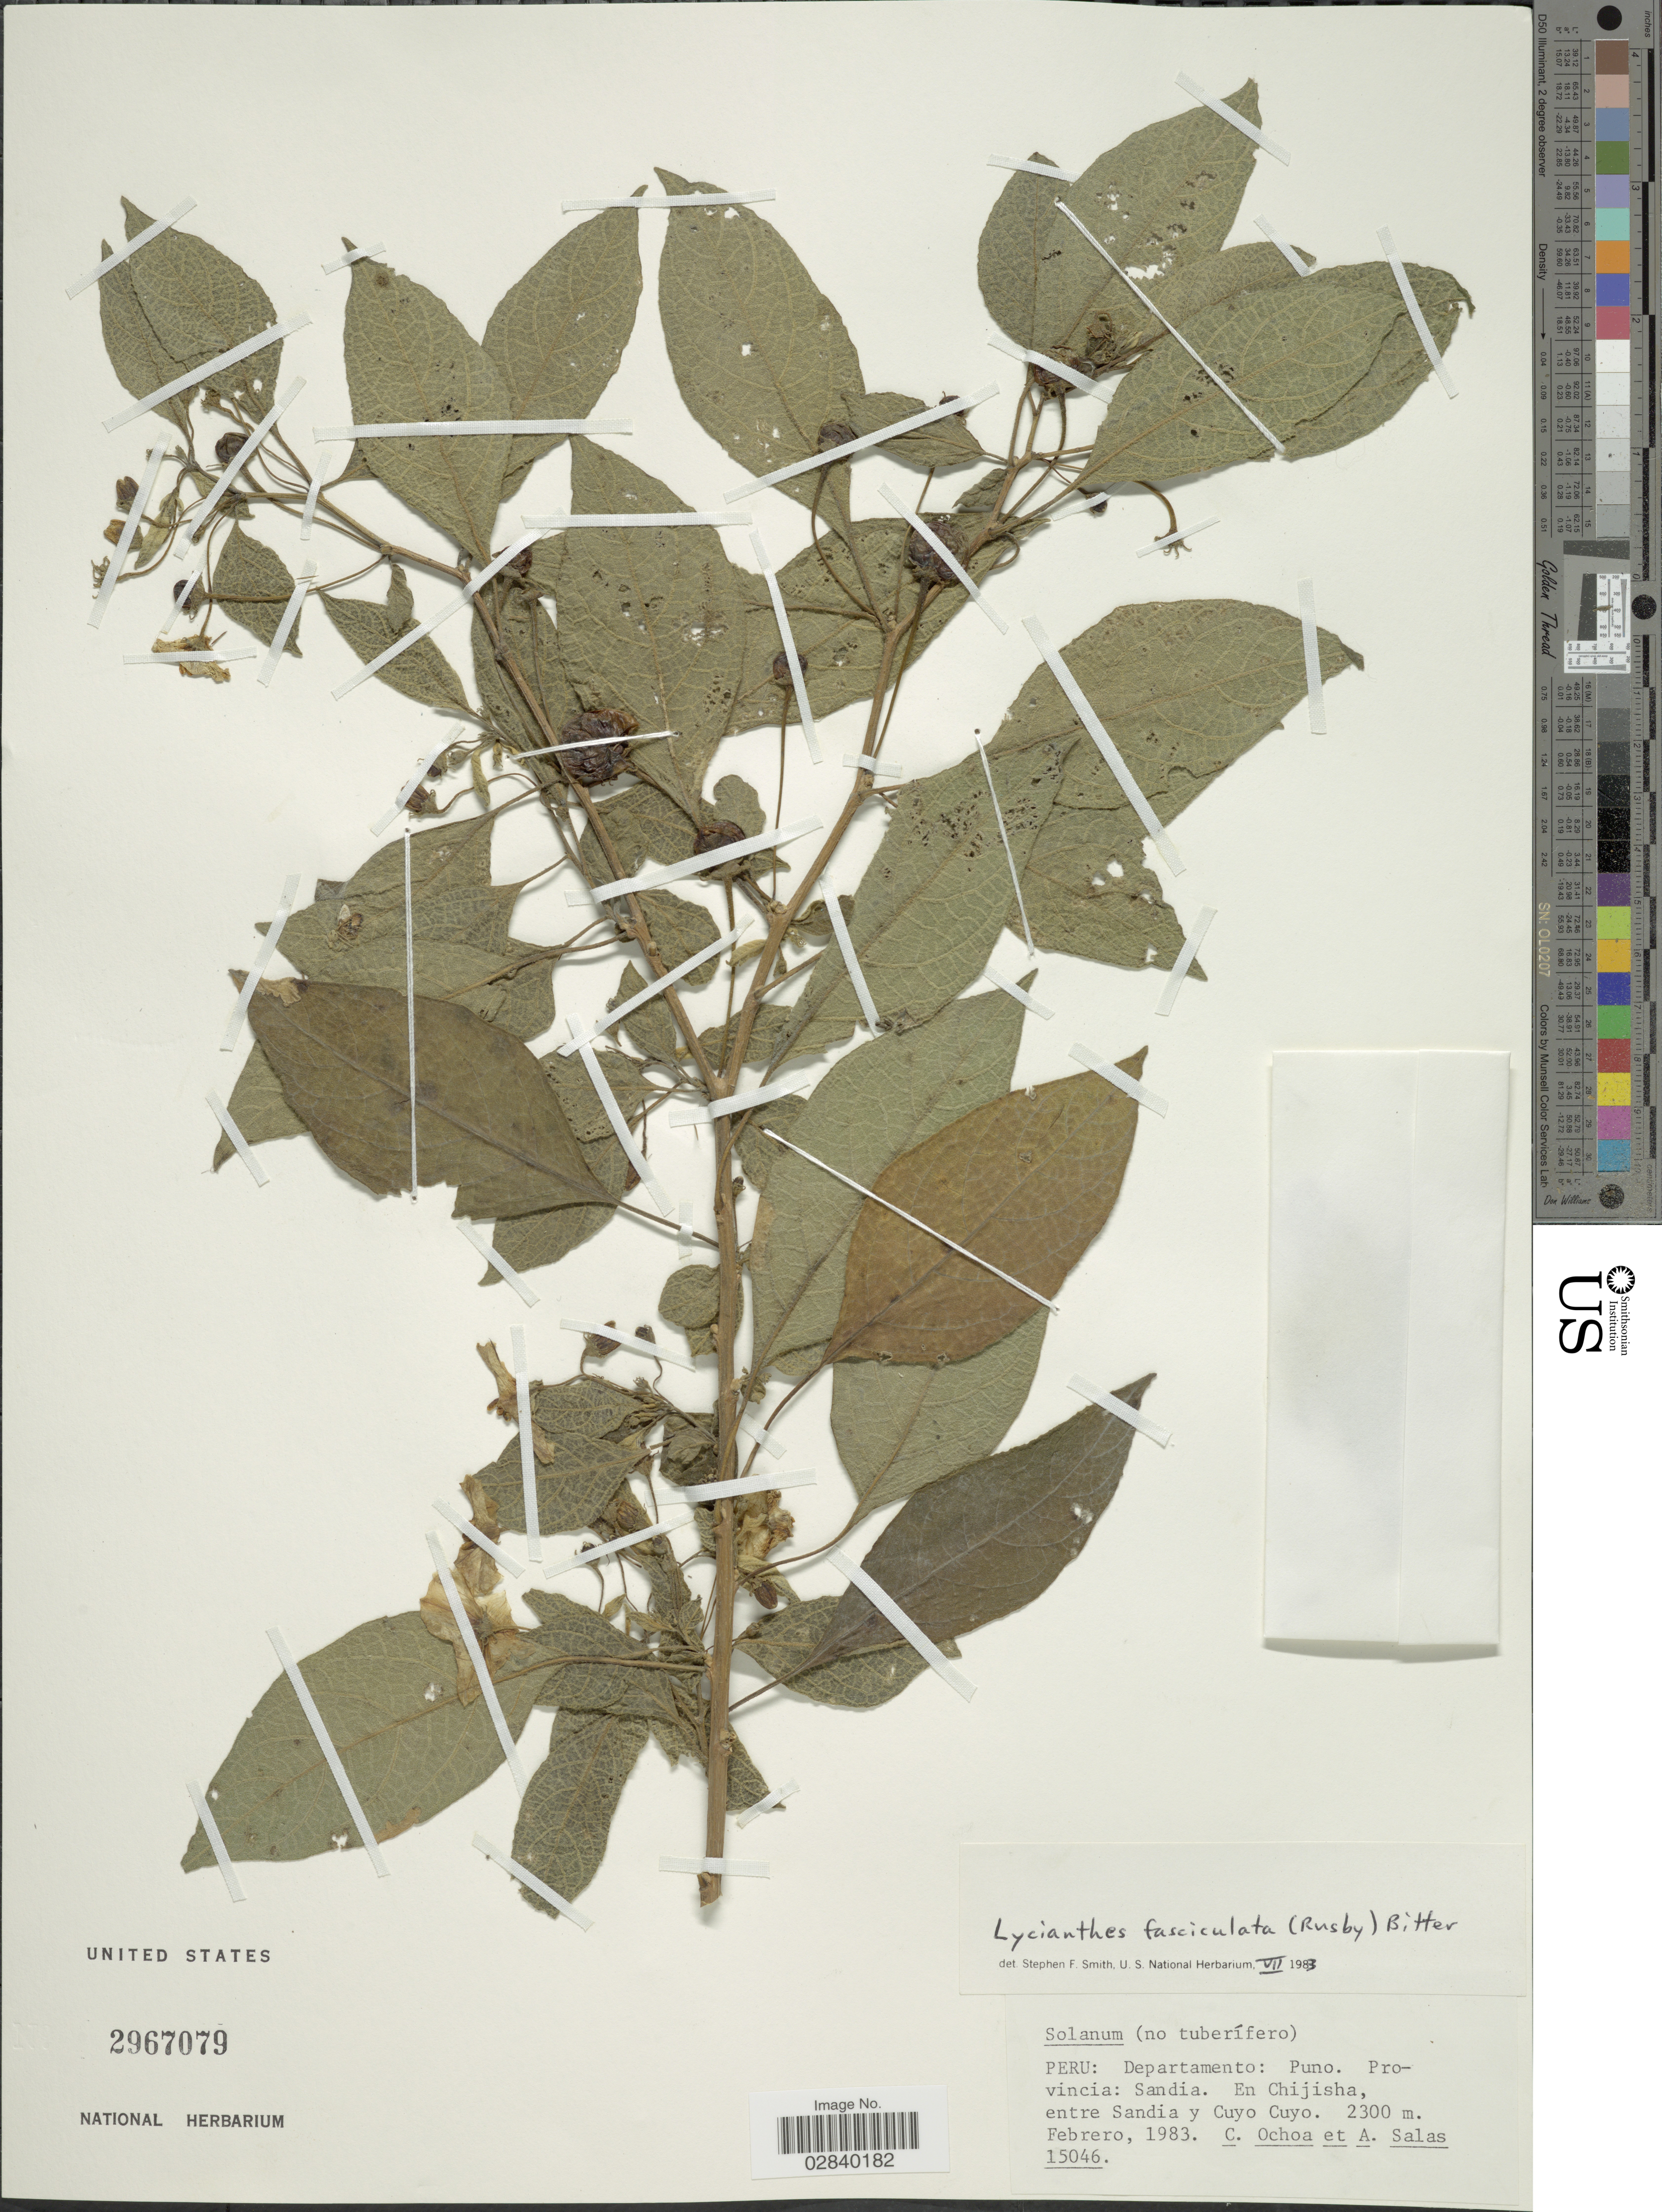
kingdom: Plantae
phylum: Tracheophyta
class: Magnoliopsida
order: Solanales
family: Solanaceae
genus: Lycianthes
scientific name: Lycianthes fasciculata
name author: (Rusby) Bitter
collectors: C. Ochoa & A. Salas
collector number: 15046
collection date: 1983-02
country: Peru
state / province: Puno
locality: Departamento: Puno. Provincia: Sandia. En Chijisha, entre Sandia y Cuyo Cuyo.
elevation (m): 2300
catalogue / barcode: US 2967079